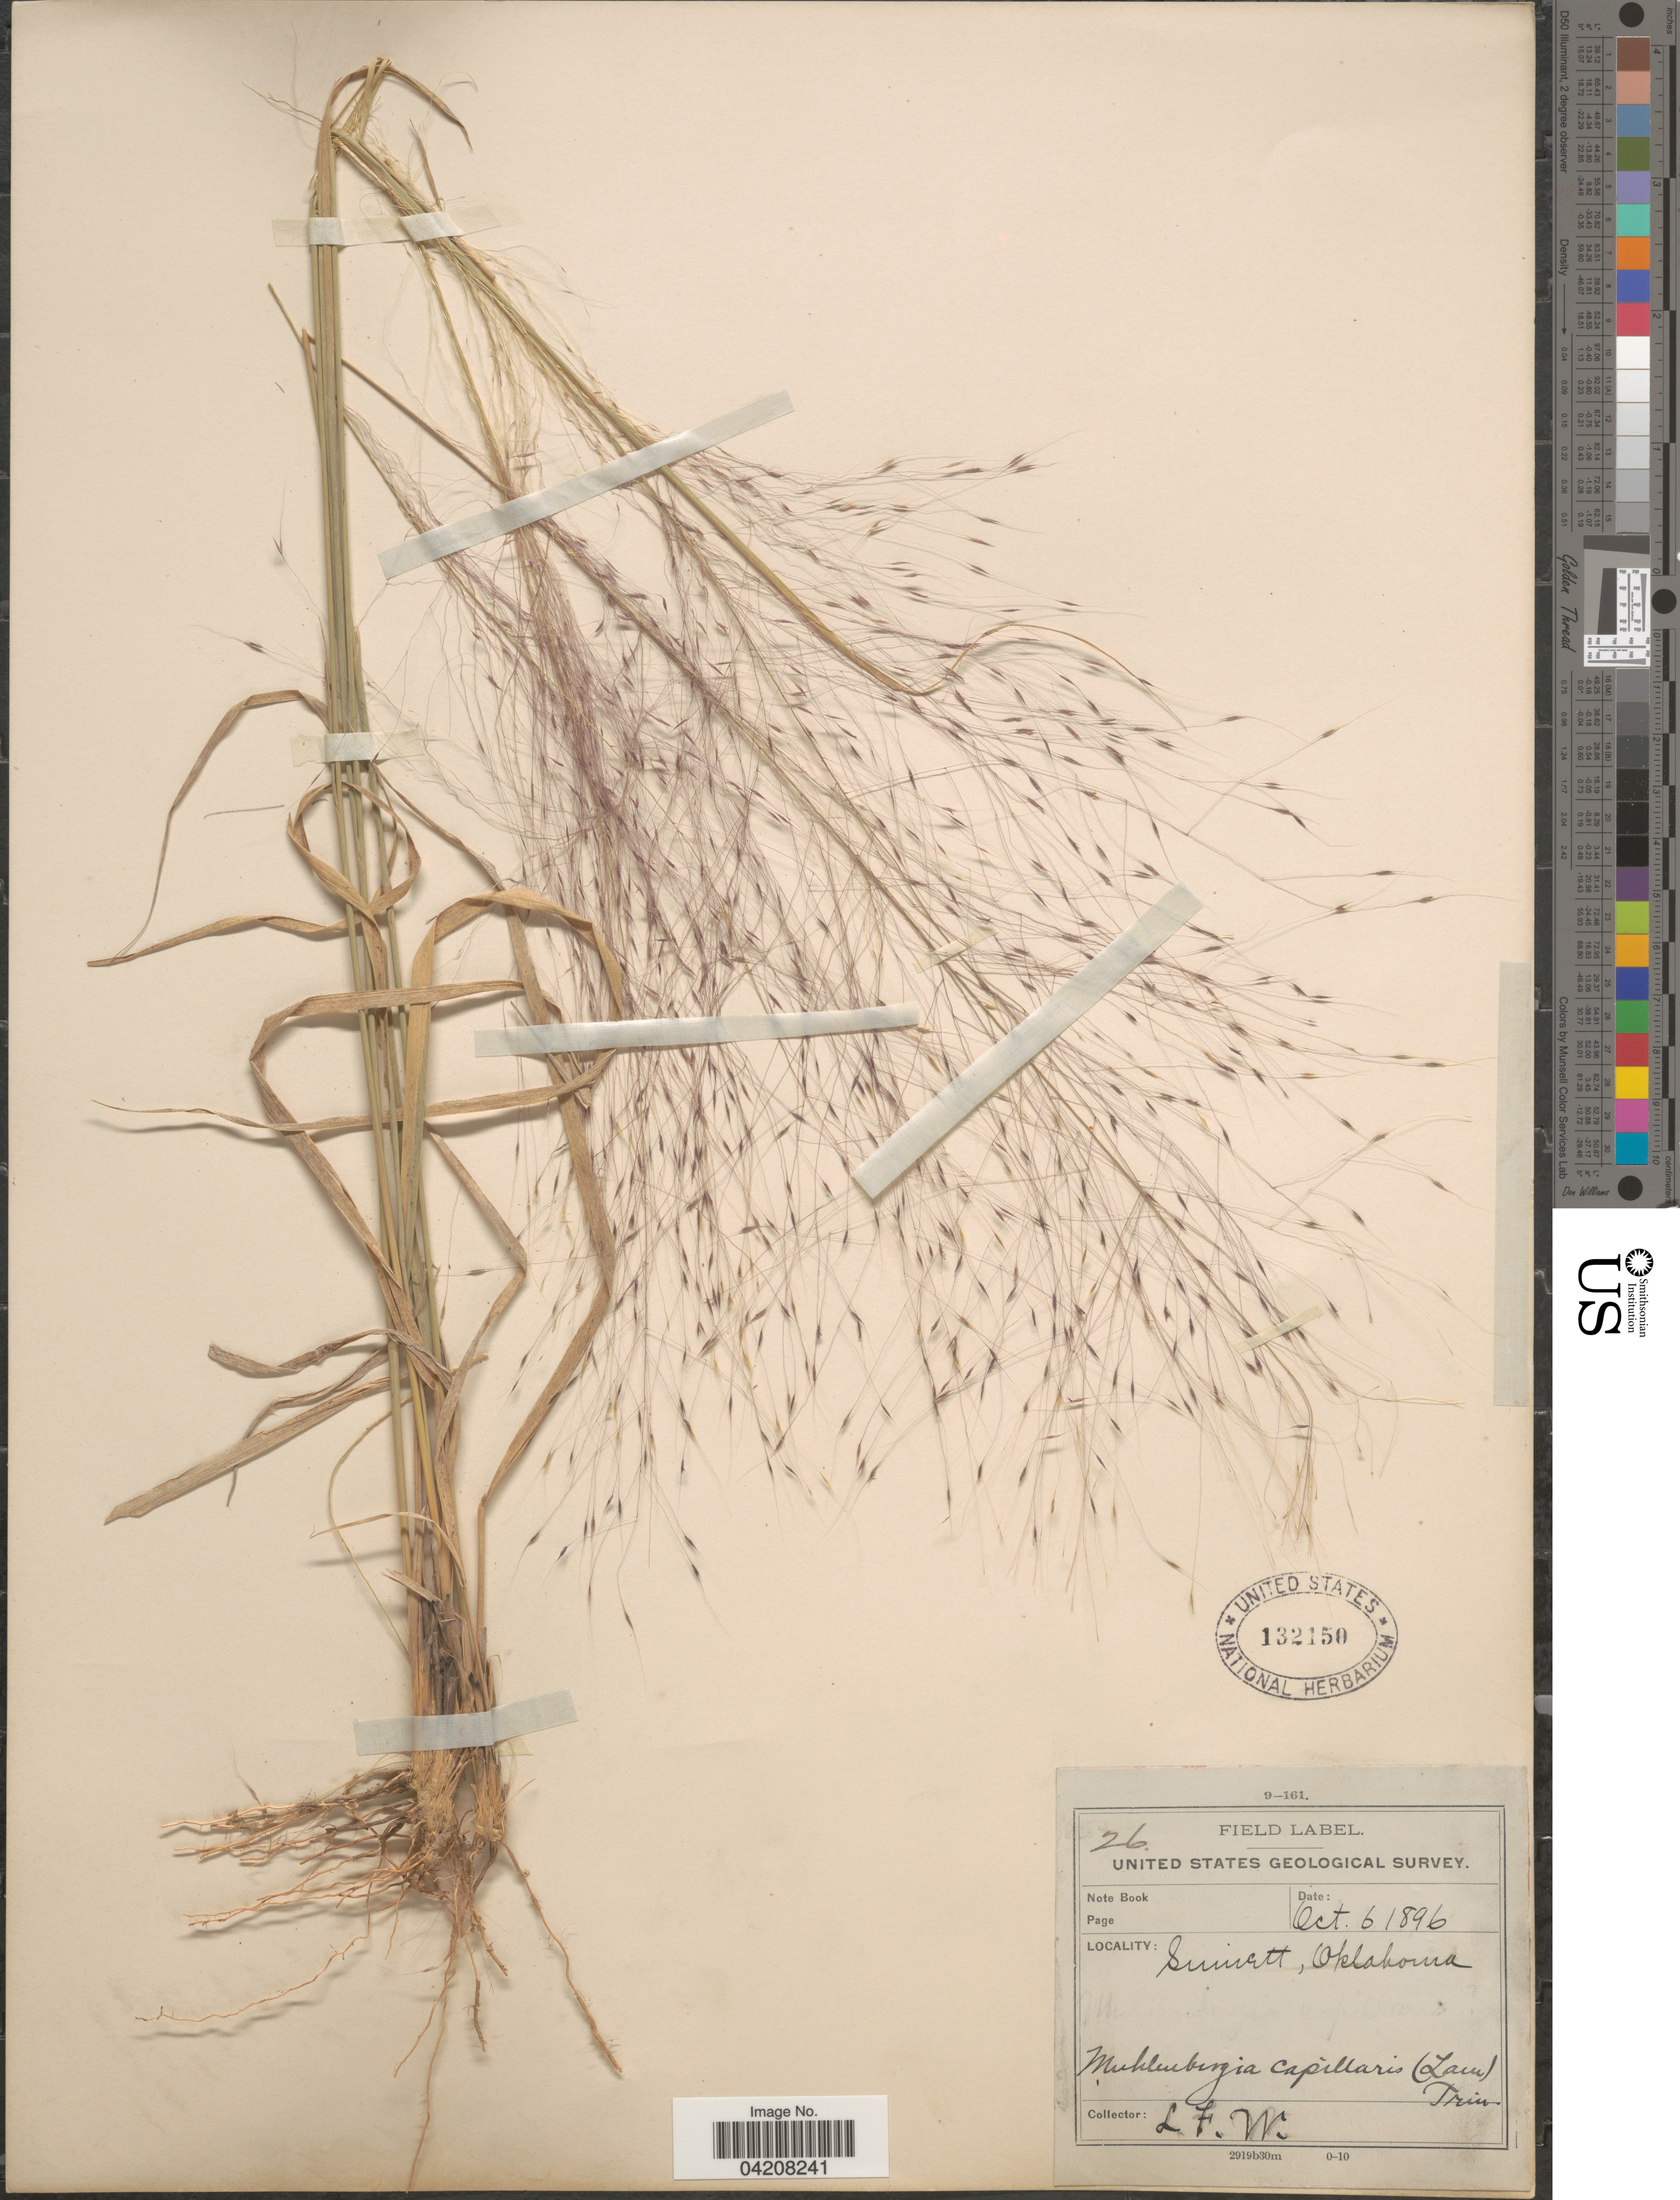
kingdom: Plantae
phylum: Tracheophyta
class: Liliopsida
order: Poales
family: Poaceae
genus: Muhlenbergia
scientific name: Muhlenbergia capillaris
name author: (Lam.) Trin.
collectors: L. F. W.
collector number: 26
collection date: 1896-10-06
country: United States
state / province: Oklahoma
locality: United States Geological Survey. Sinnett.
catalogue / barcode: US 132150